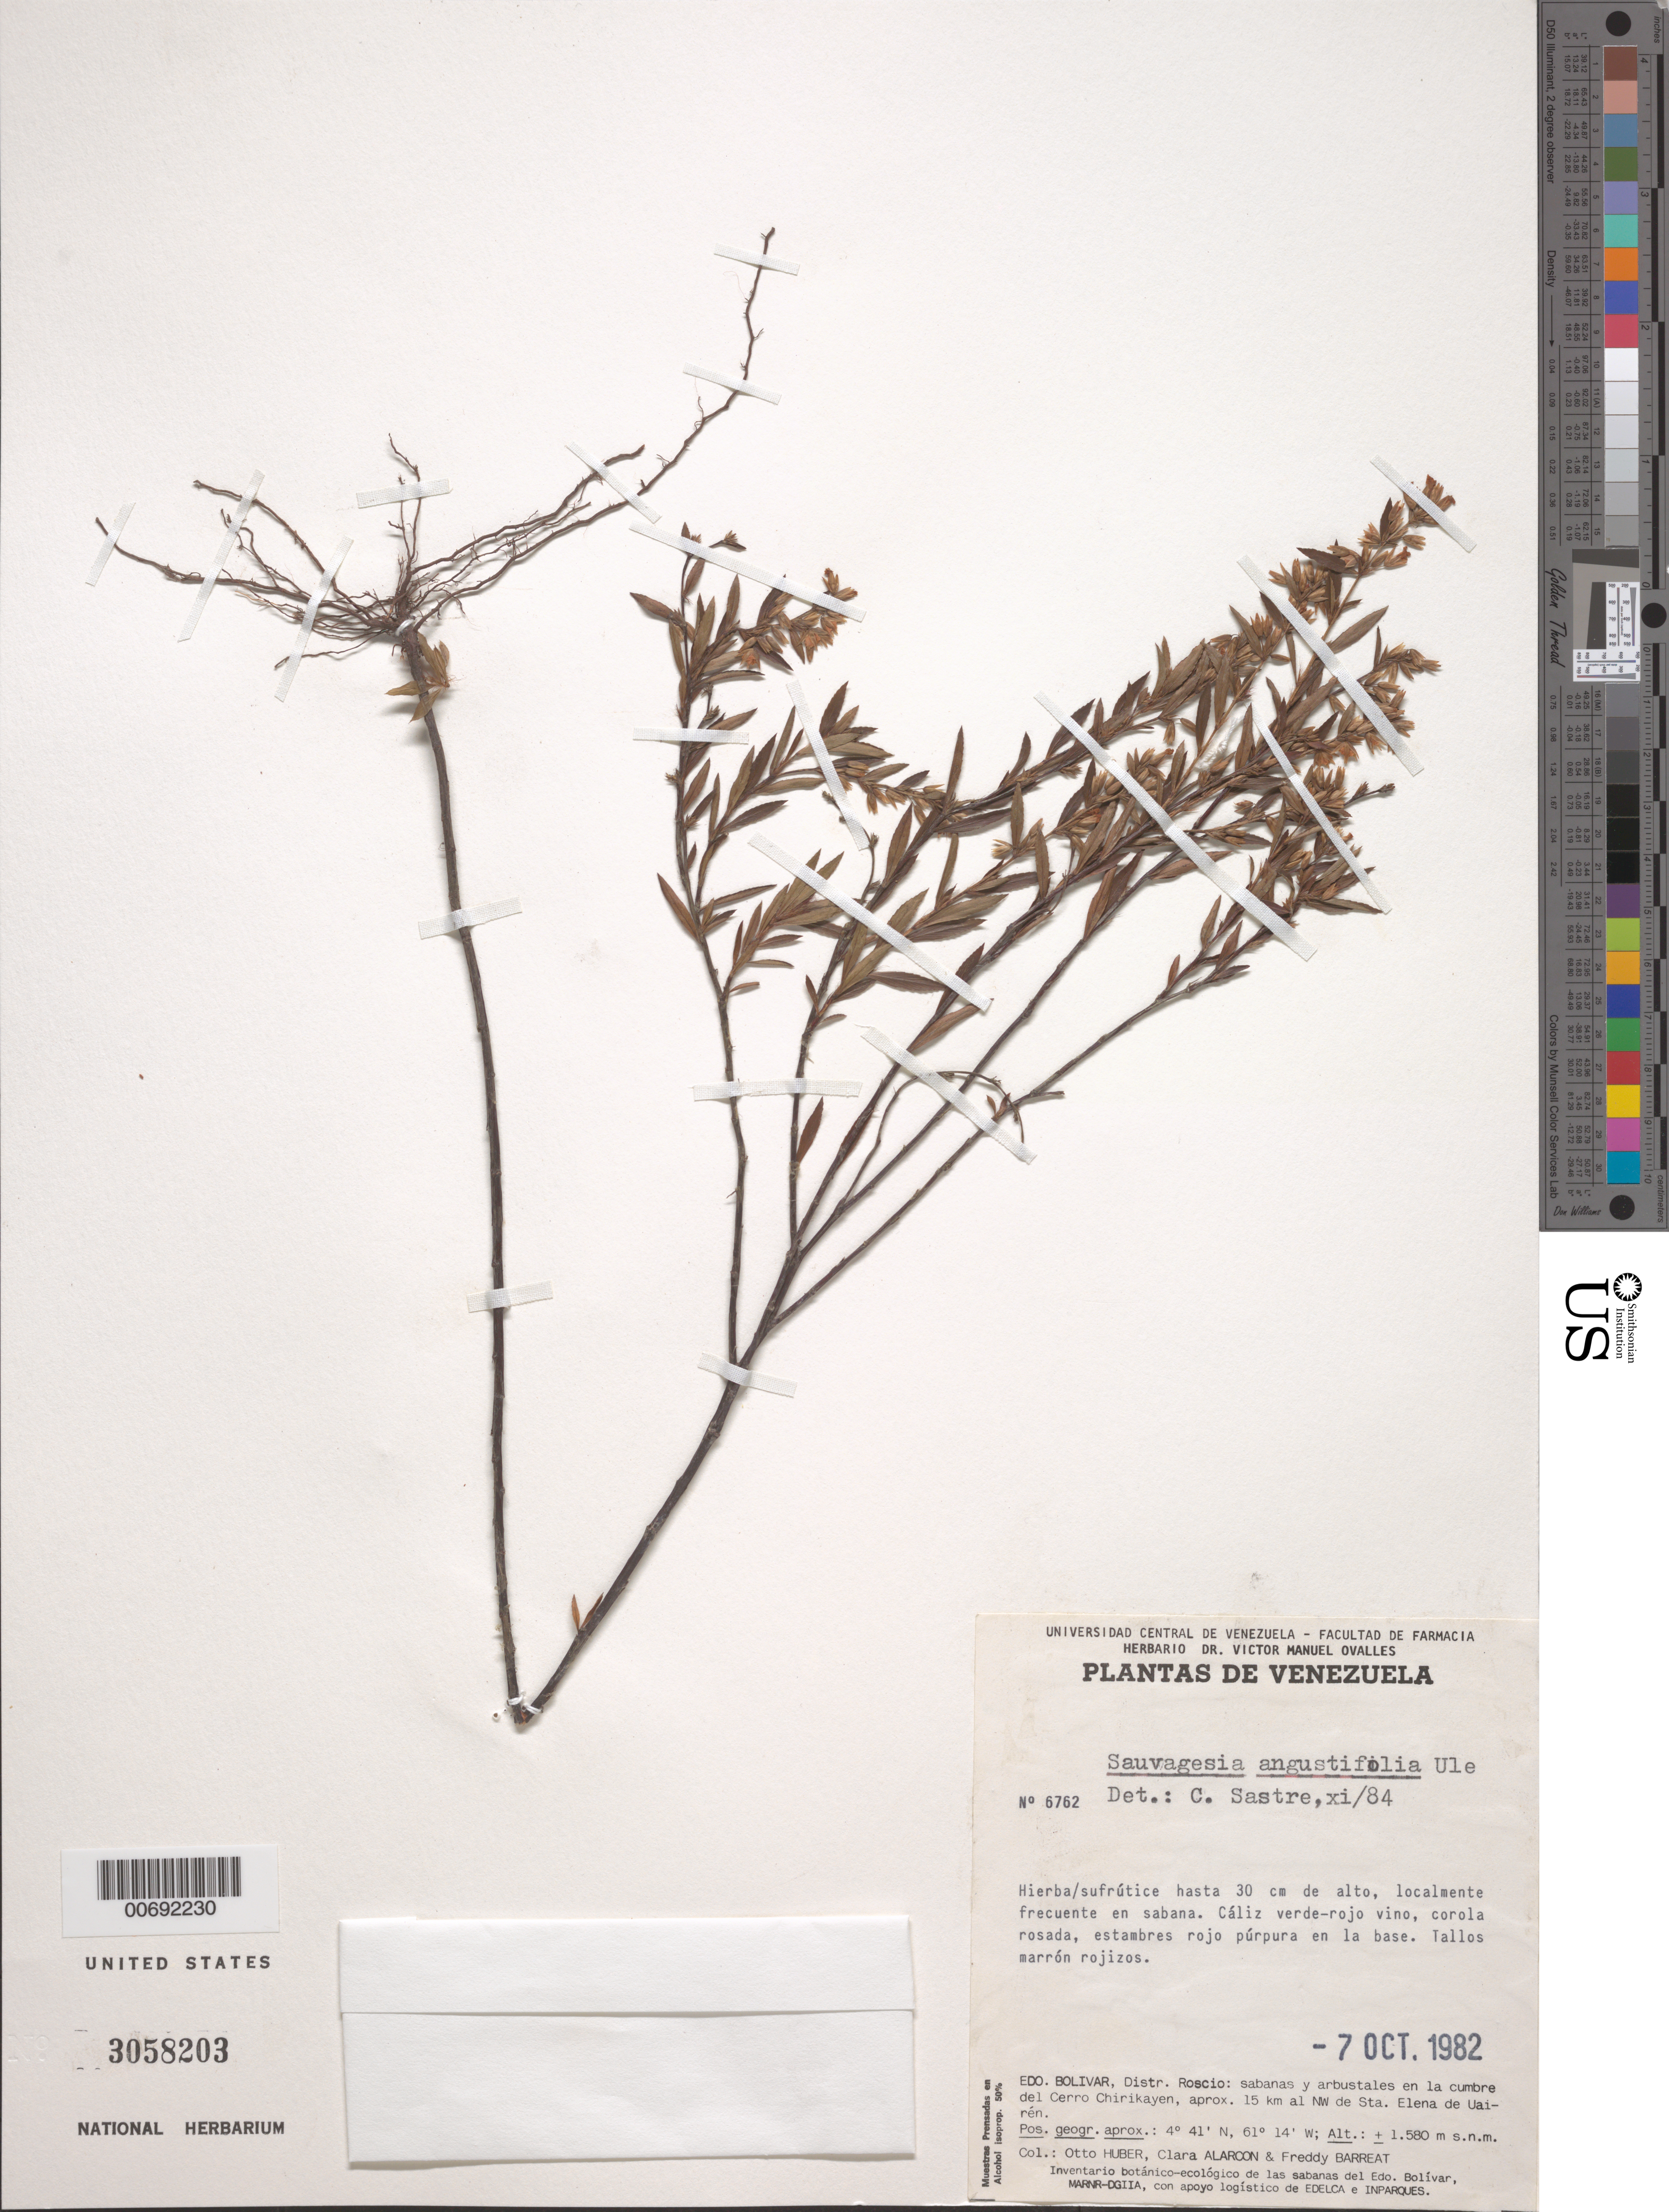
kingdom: Plantae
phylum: Tracheophyta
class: Magnoliopsida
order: Malpighiales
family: Ochnaceae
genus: Sauvagesia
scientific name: Sauvagesia angustifolia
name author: Ule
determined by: Sastre, C. H. L.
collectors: O. Huber, C. Alarcon & F. Barreat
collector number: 6762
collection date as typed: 7-Oct-82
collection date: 1982-10-07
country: Venezuela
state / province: Bolívar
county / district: Roscio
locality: Cerro Chirikayen, 15 km NW de Sta. Elena de Uairén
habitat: Sabanas y arbustales en la cumbre, entre rocas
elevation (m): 1580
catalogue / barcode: US 3058203